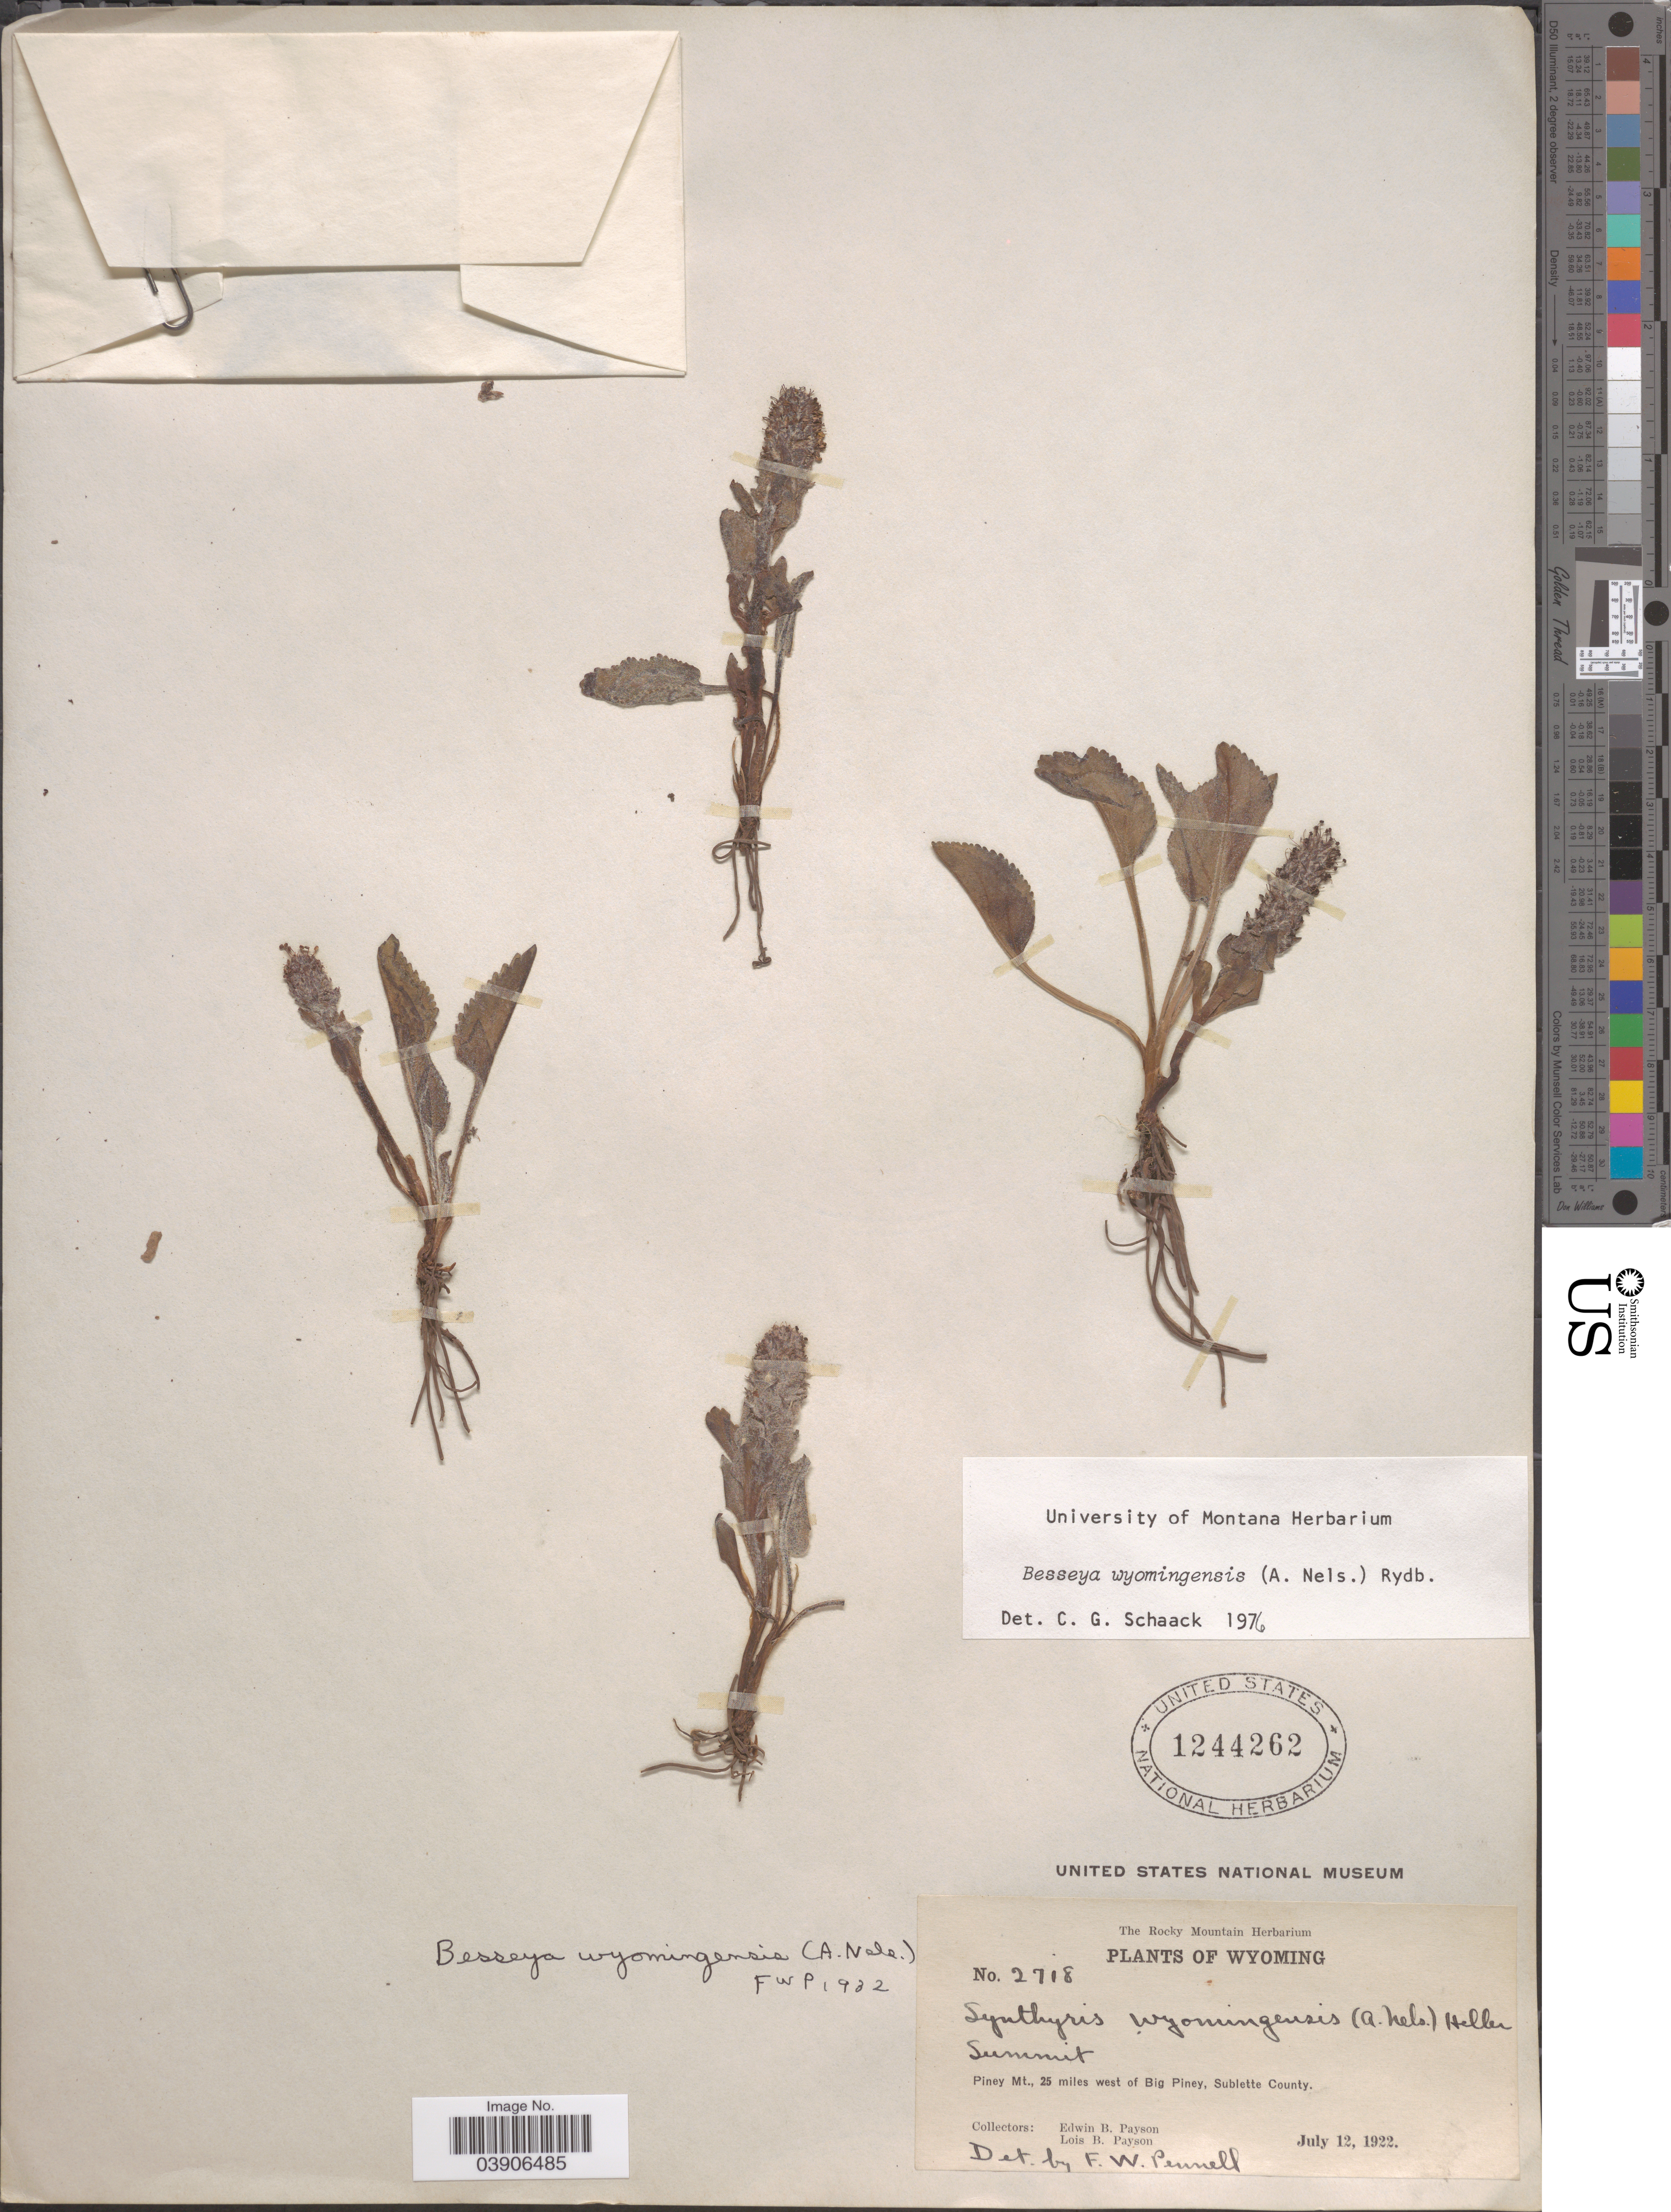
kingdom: Plantae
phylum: Tracheophyta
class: Magnoliopsida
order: Lamiales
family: Plantaginaceae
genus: Synthyris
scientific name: Synthyris wyomingensis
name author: A. Heller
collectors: E. B. Payson & L. Payson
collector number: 2718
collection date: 1922-07-12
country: United States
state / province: Wyoming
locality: Ummit. Piney Mt., 25 miles west of Big Piney, Sublette County.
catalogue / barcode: US 1244262